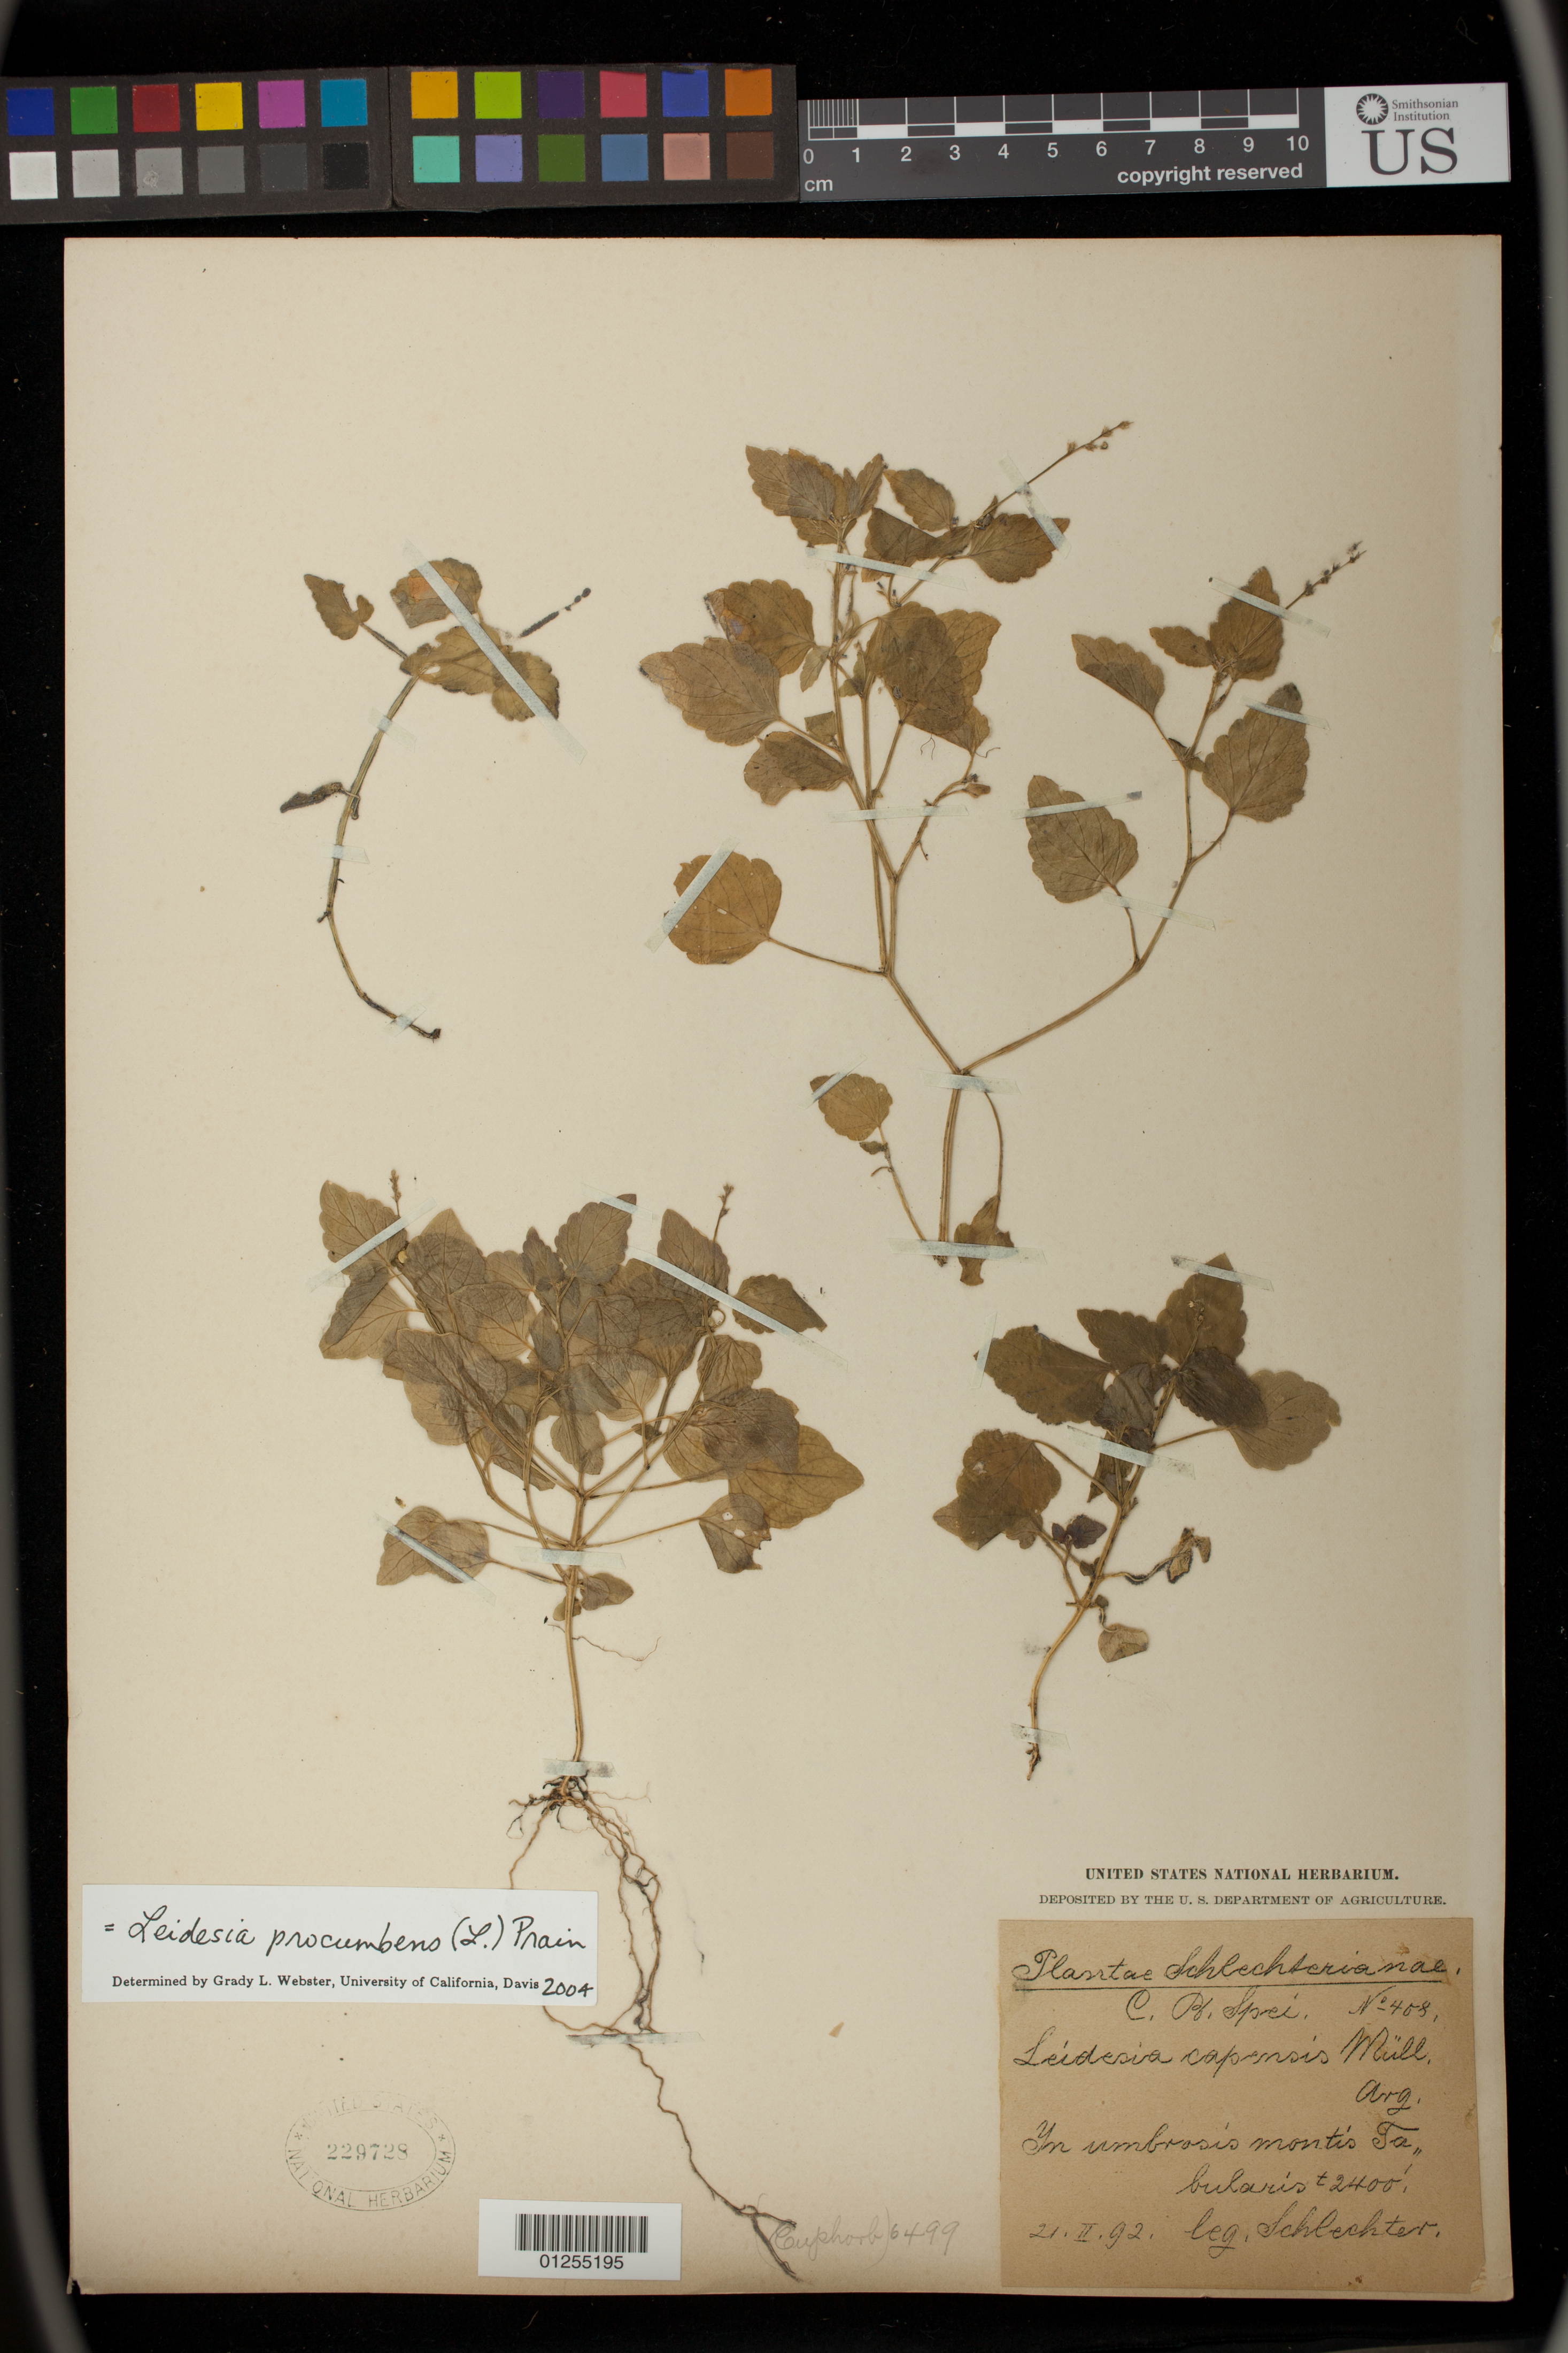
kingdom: Plantae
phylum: Tracheophyta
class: Magnoliopsida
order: Malpighiales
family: Euphorbiaceae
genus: Leidesia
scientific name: Leidesia capensis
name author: (L. f.) Müll. Arg.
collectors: Schlechter, --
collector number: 408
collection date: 1892-02-21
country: South Africa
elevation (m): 732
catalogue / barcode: US 229728